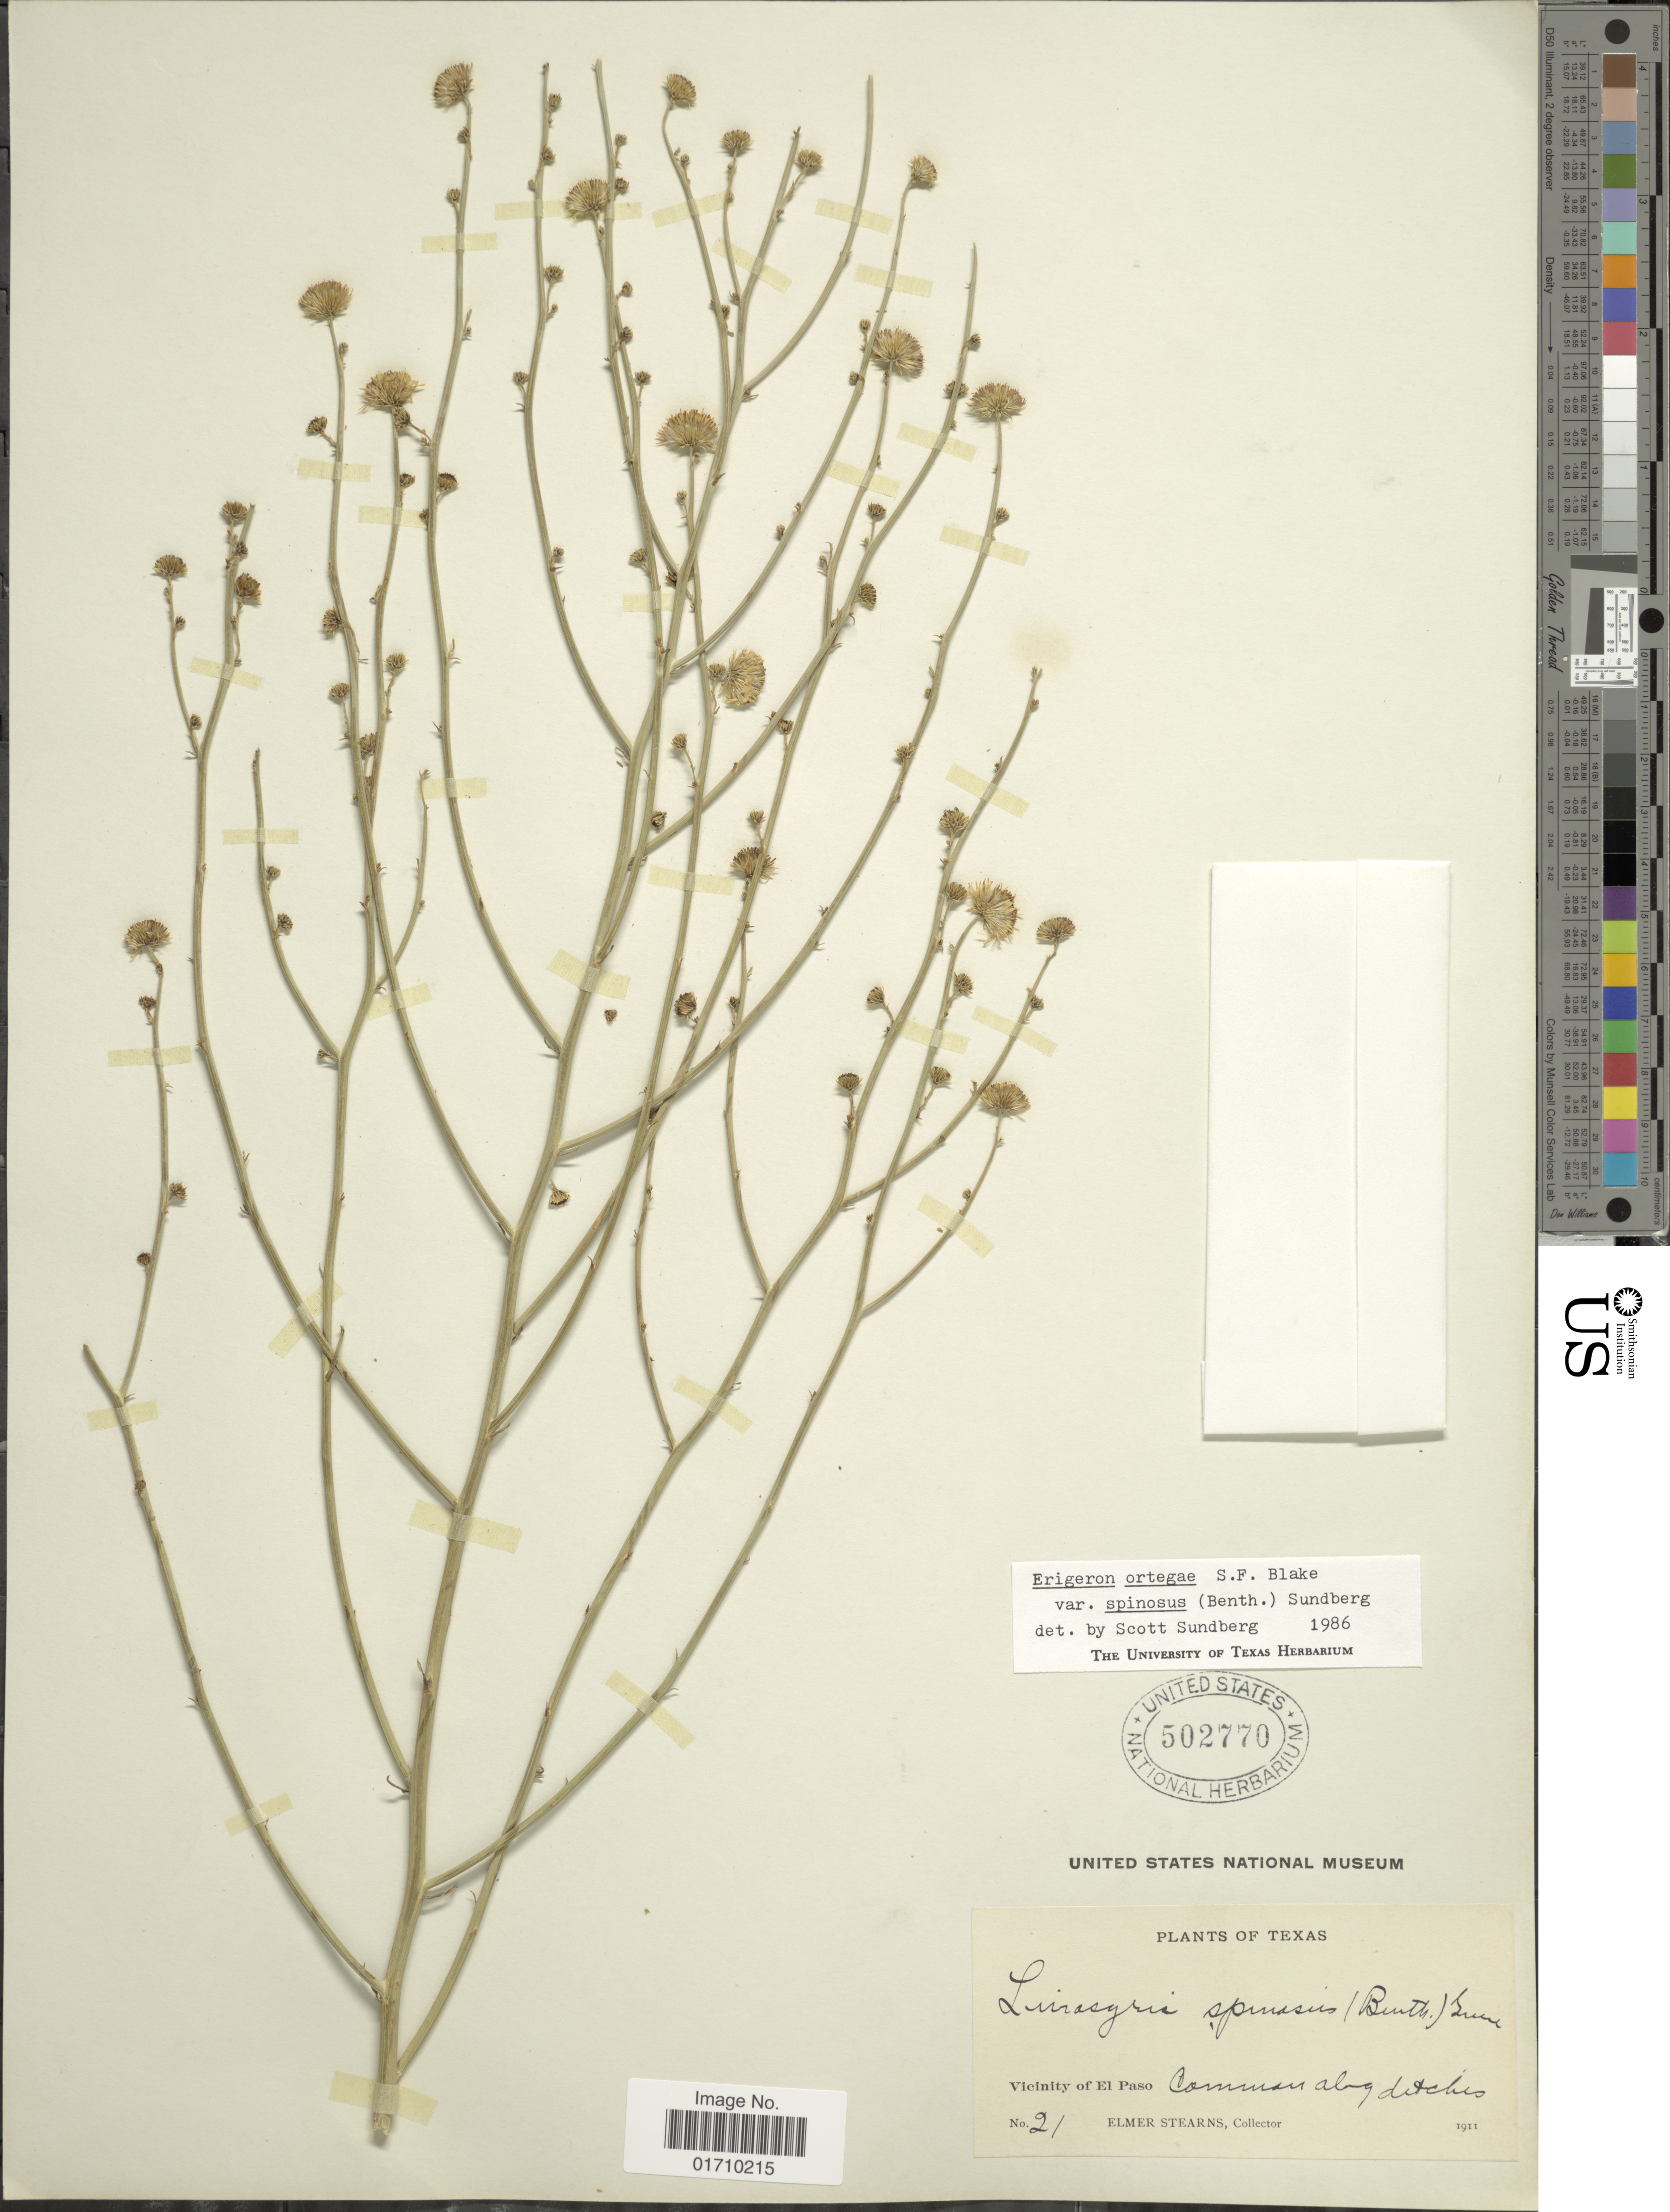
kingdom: Plantae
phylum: Tracheophyta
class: Magnoliopsida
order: Asterales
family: Asteraceae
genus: Chloracantha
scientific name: Chloracantha spinosa var. spinosa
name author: (Benth.) G.L. Nesom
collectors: E. Stearns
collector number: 21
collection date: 1911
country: United States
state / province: Texas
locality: Vicinity of El Paso, Common along ditches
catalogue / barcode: US 502770